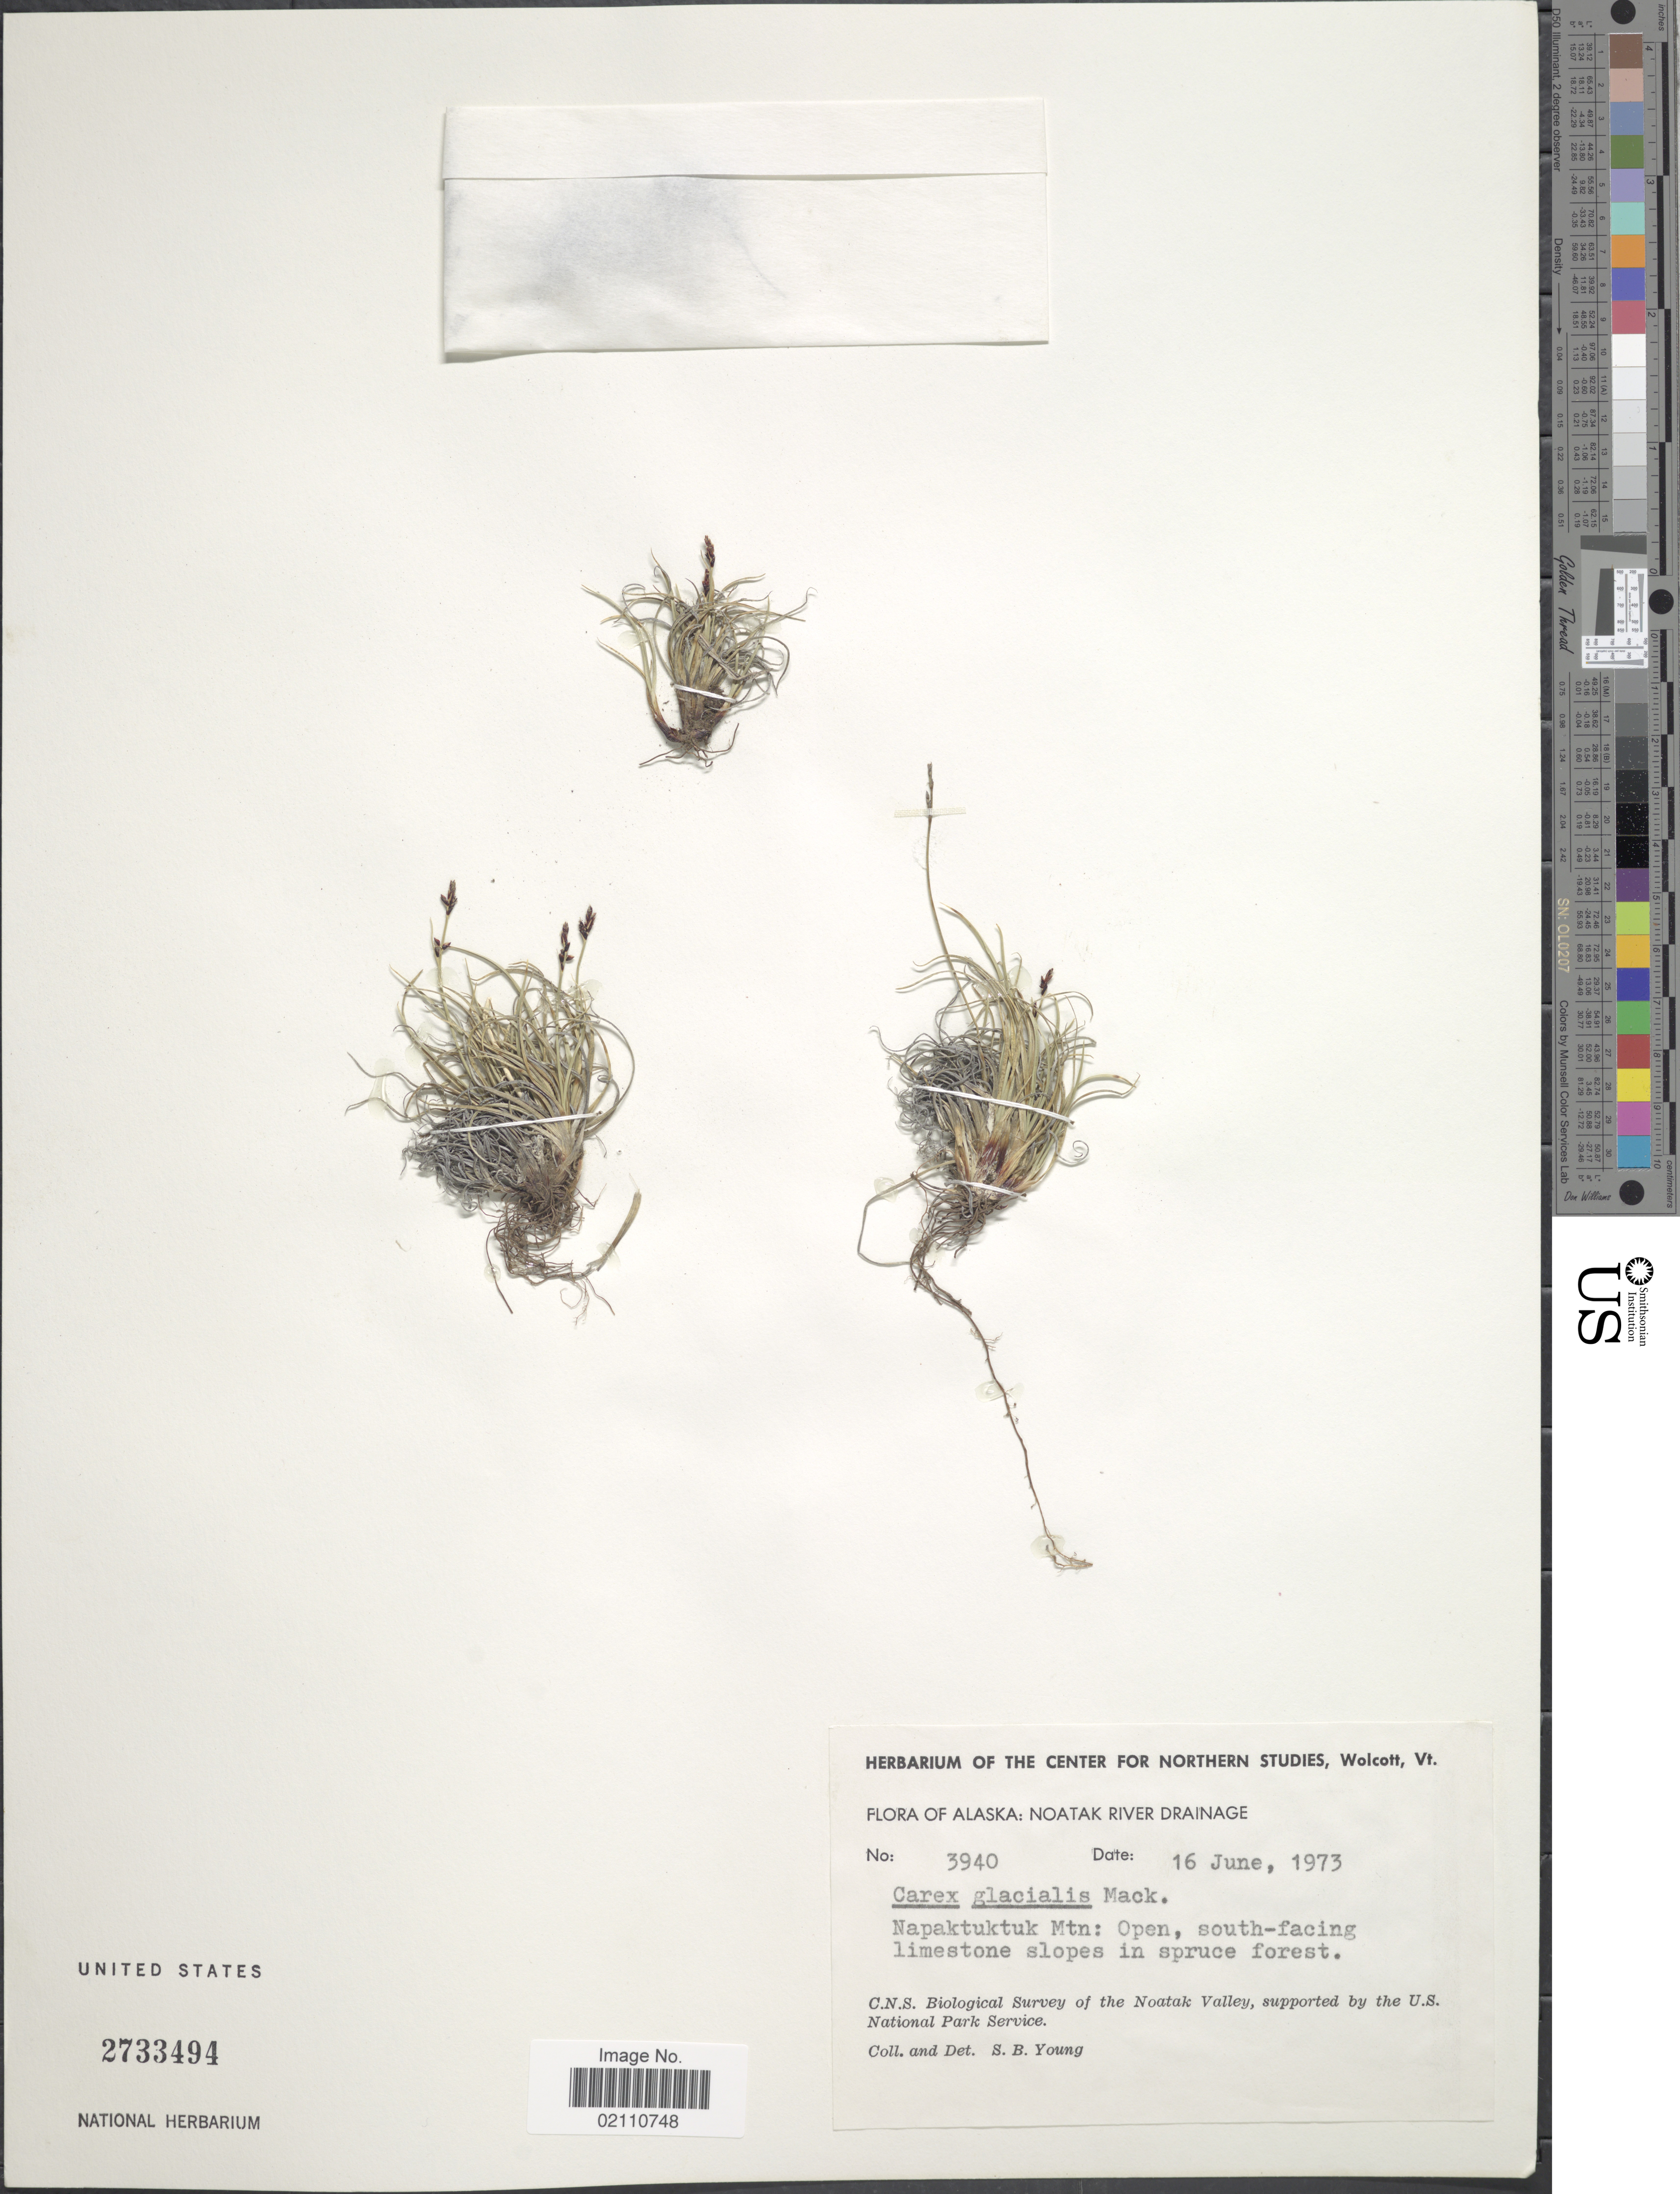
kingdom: Plantae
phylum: Tracheophyta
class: Liliopsida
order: Poales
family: Cyperaceae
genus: Carex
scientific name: Carex glacialis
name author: Mack.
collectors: S. Young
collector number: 3940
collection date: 1973-06-16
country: United States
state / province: Alaska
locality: Noatak River Drainage, Napaktuktuk Mtn.: Open, south-facing limestone slopes in spruce forest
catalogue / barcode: US 2733494